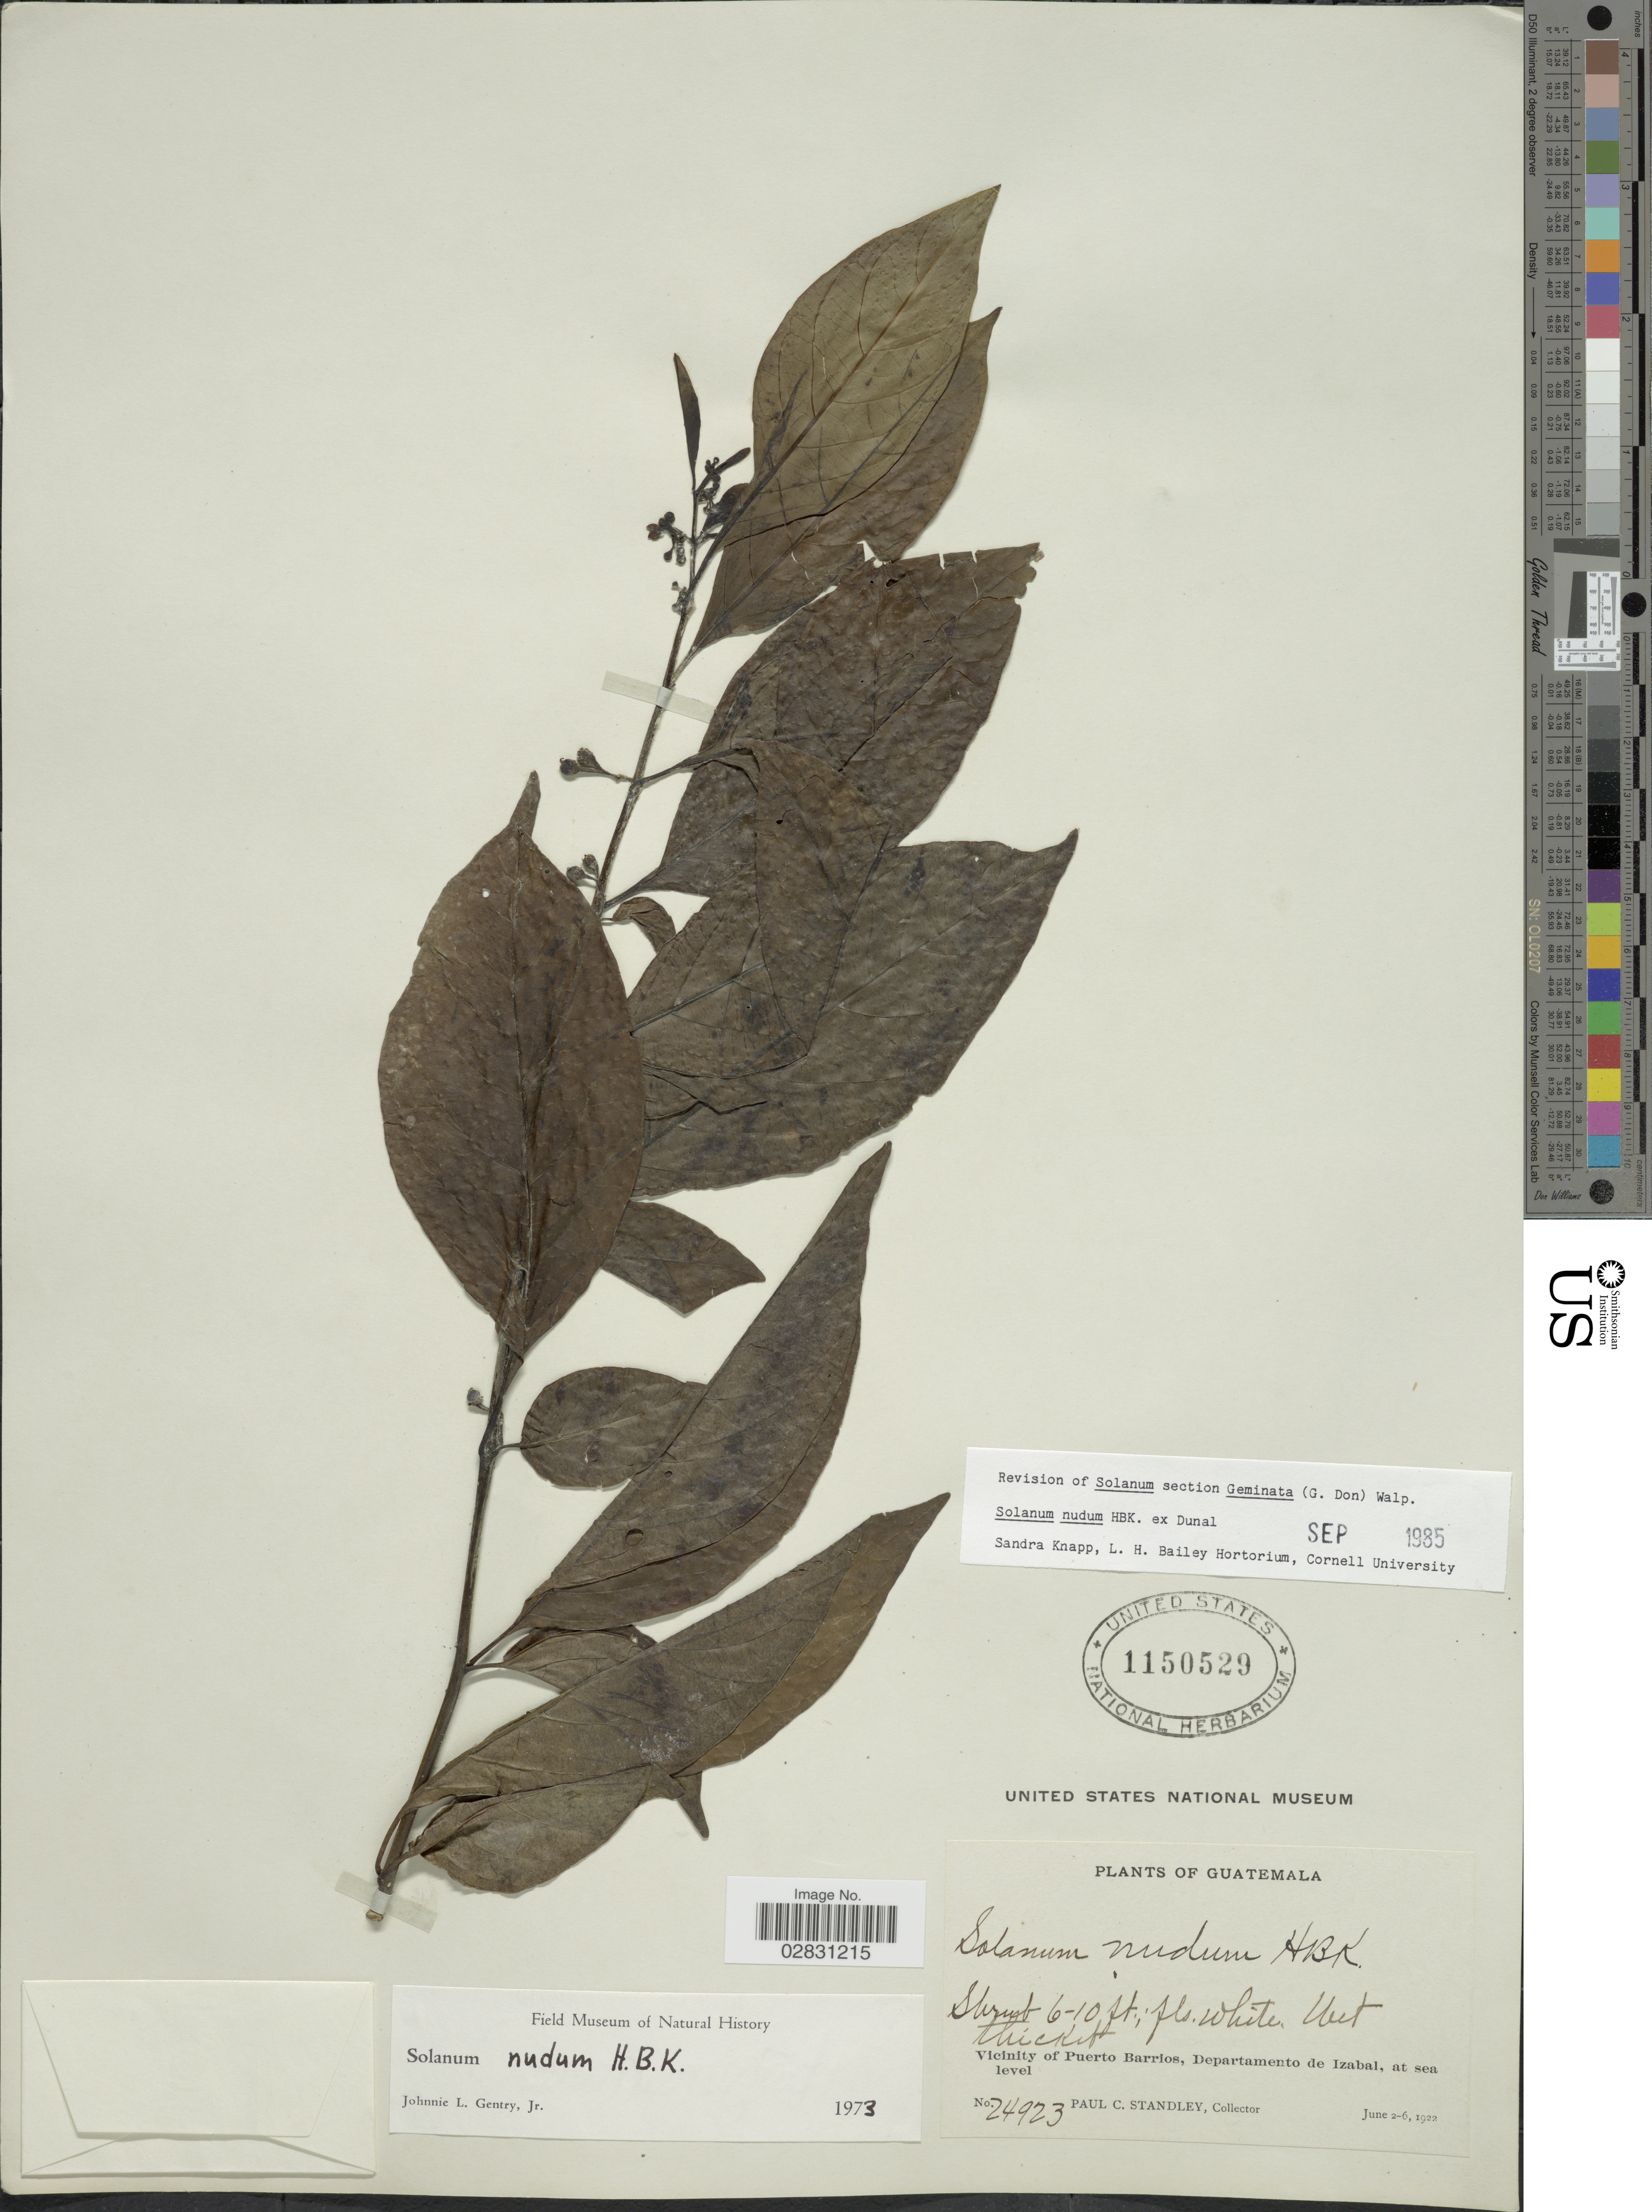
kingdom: Plantae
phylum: Tracheophyta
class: Magnoliopsida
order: Solanales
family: Solanaceae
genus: Solanum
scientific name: Solanum nudum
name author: Humb. & Bonpl. ex Dunal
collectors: P. C. Standley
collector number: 24923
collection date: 1922-06-02/1922-06-06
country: Guatemala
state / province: Izabal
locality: Vicinity of Puerto Barrios, Departamento de Izabal.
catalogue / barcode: US 1150529